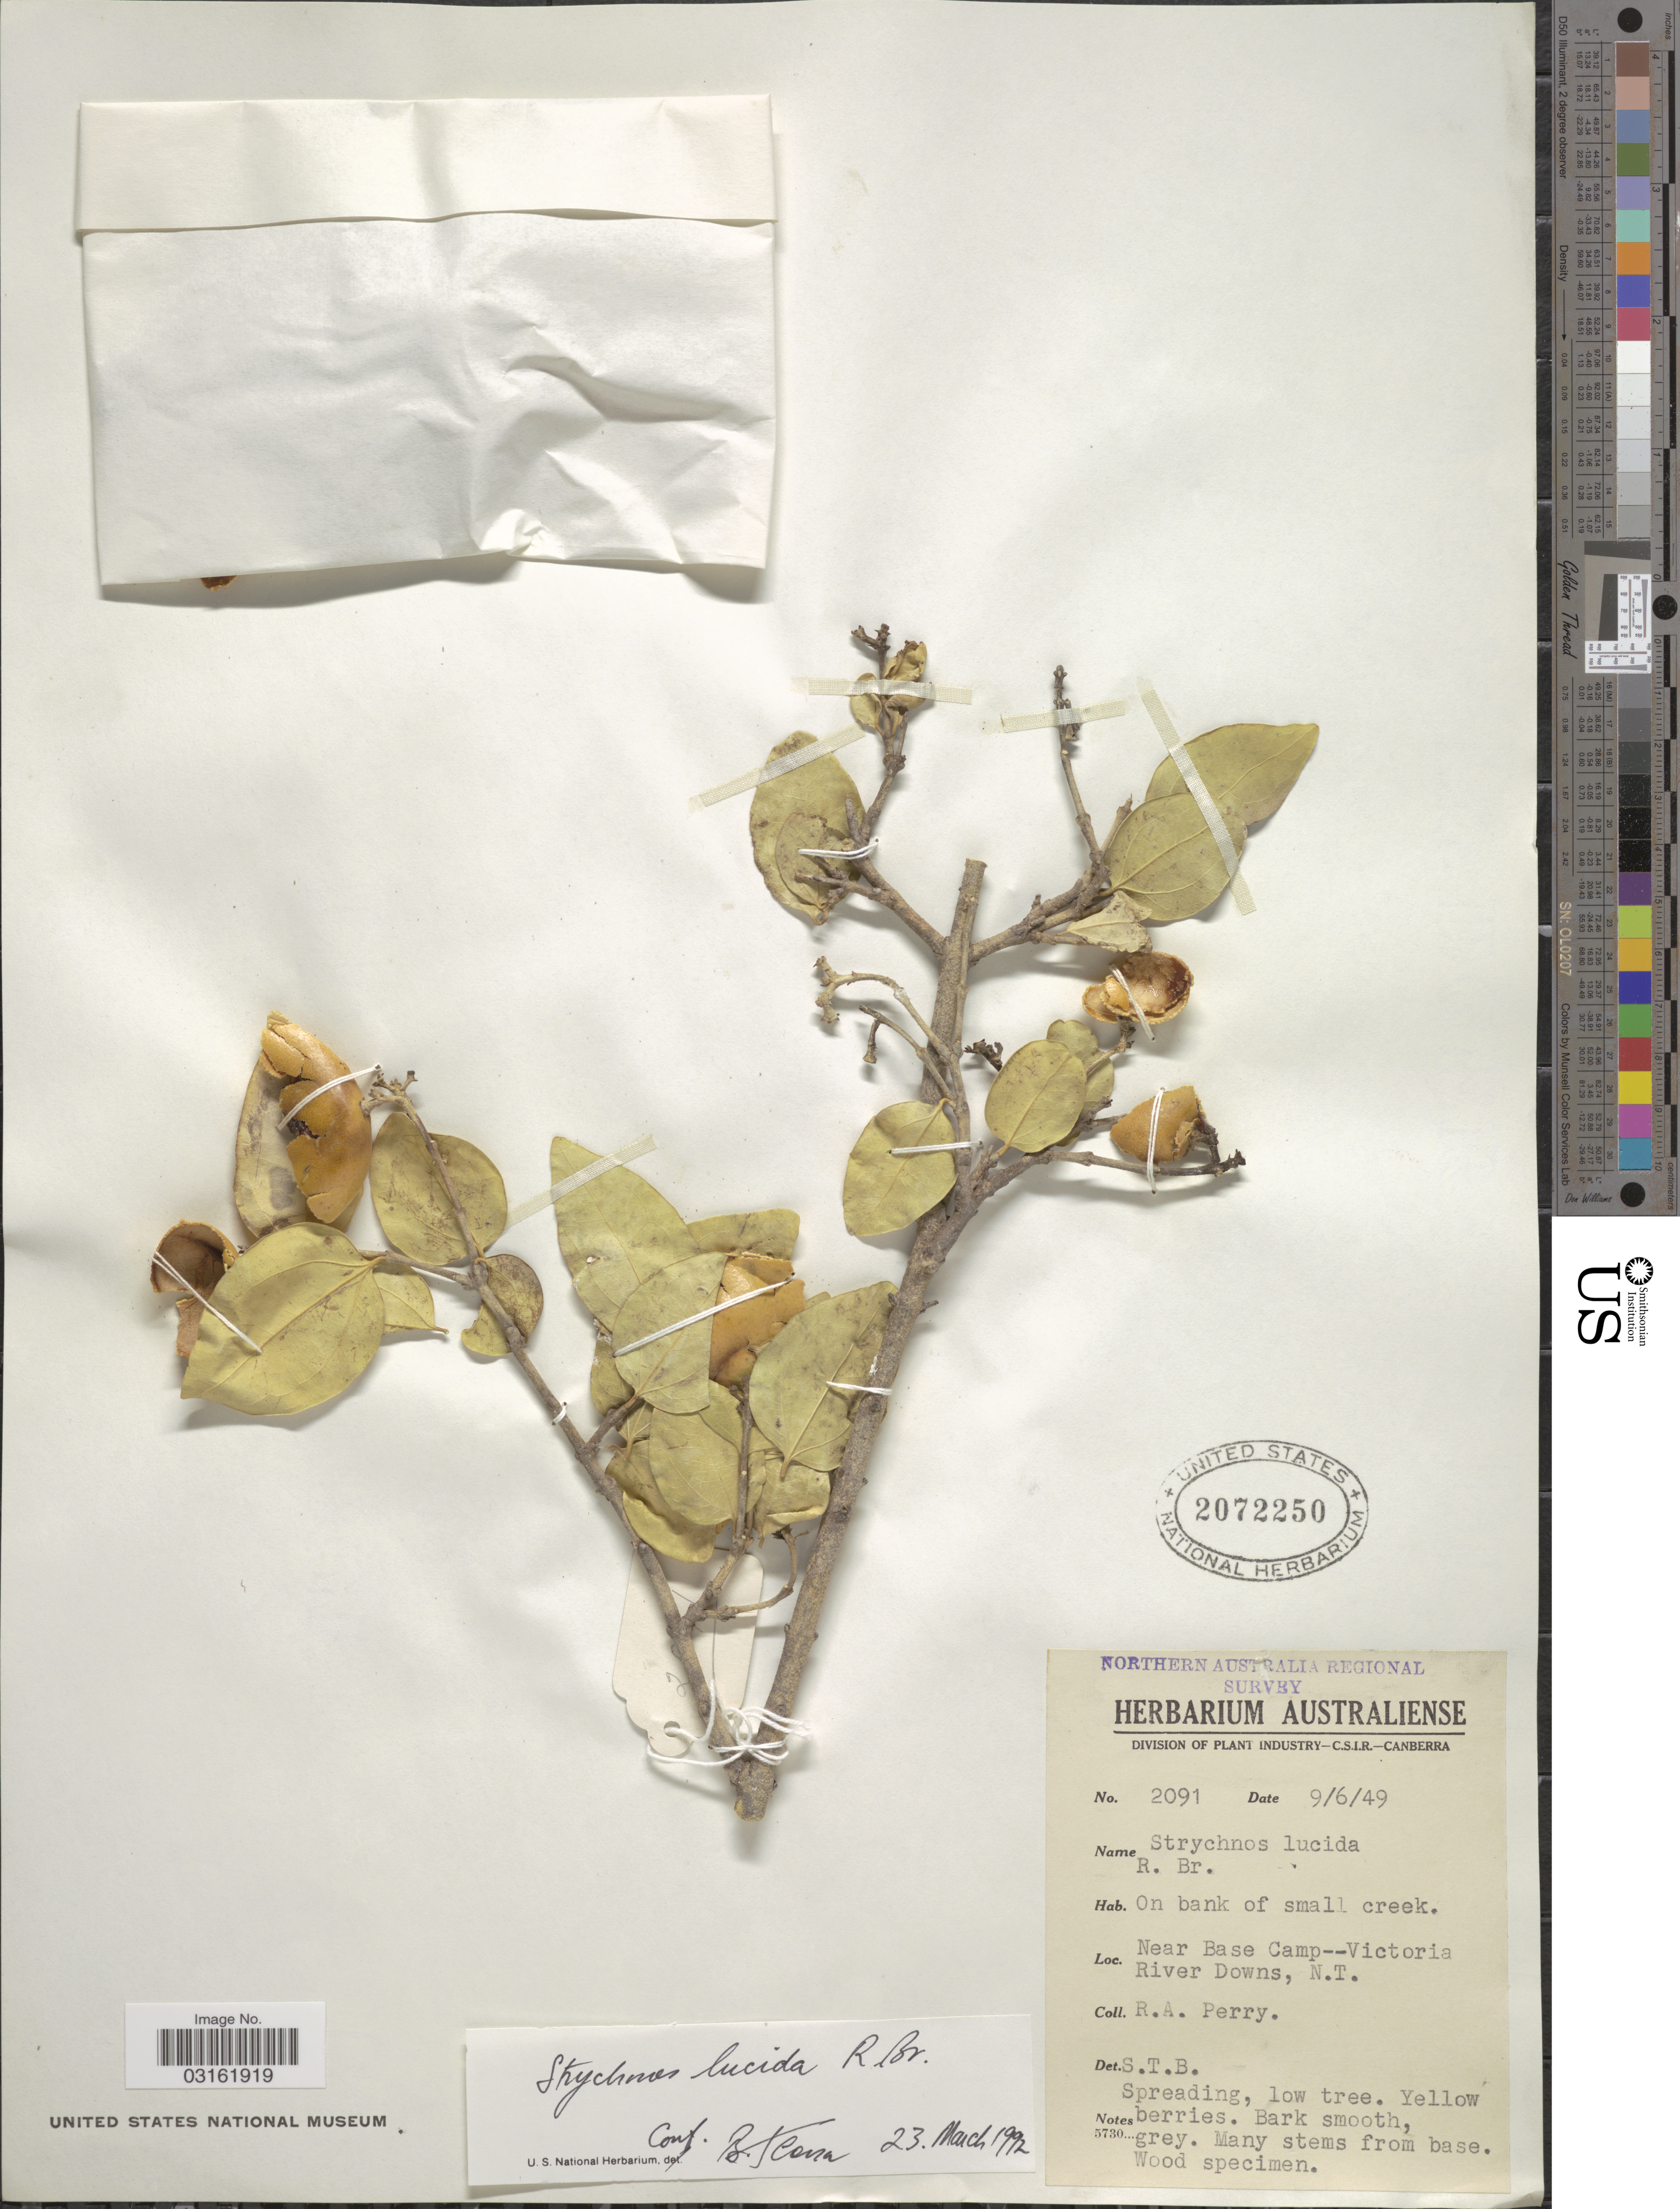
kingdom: Plantae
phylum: Tracheophyta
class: Magnoliopsida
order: Gentianales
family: Loganiaceae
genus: Strychnos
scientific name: Strychnos lucida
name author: R. Br.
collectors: Perry, R. A.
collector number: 2091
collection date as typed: Transcribed d/m/y: 9/6/49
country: Australia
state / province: Northern Territory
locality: Near Base Campo--Victoria River Downs, N. T.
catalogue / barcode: US 2072250